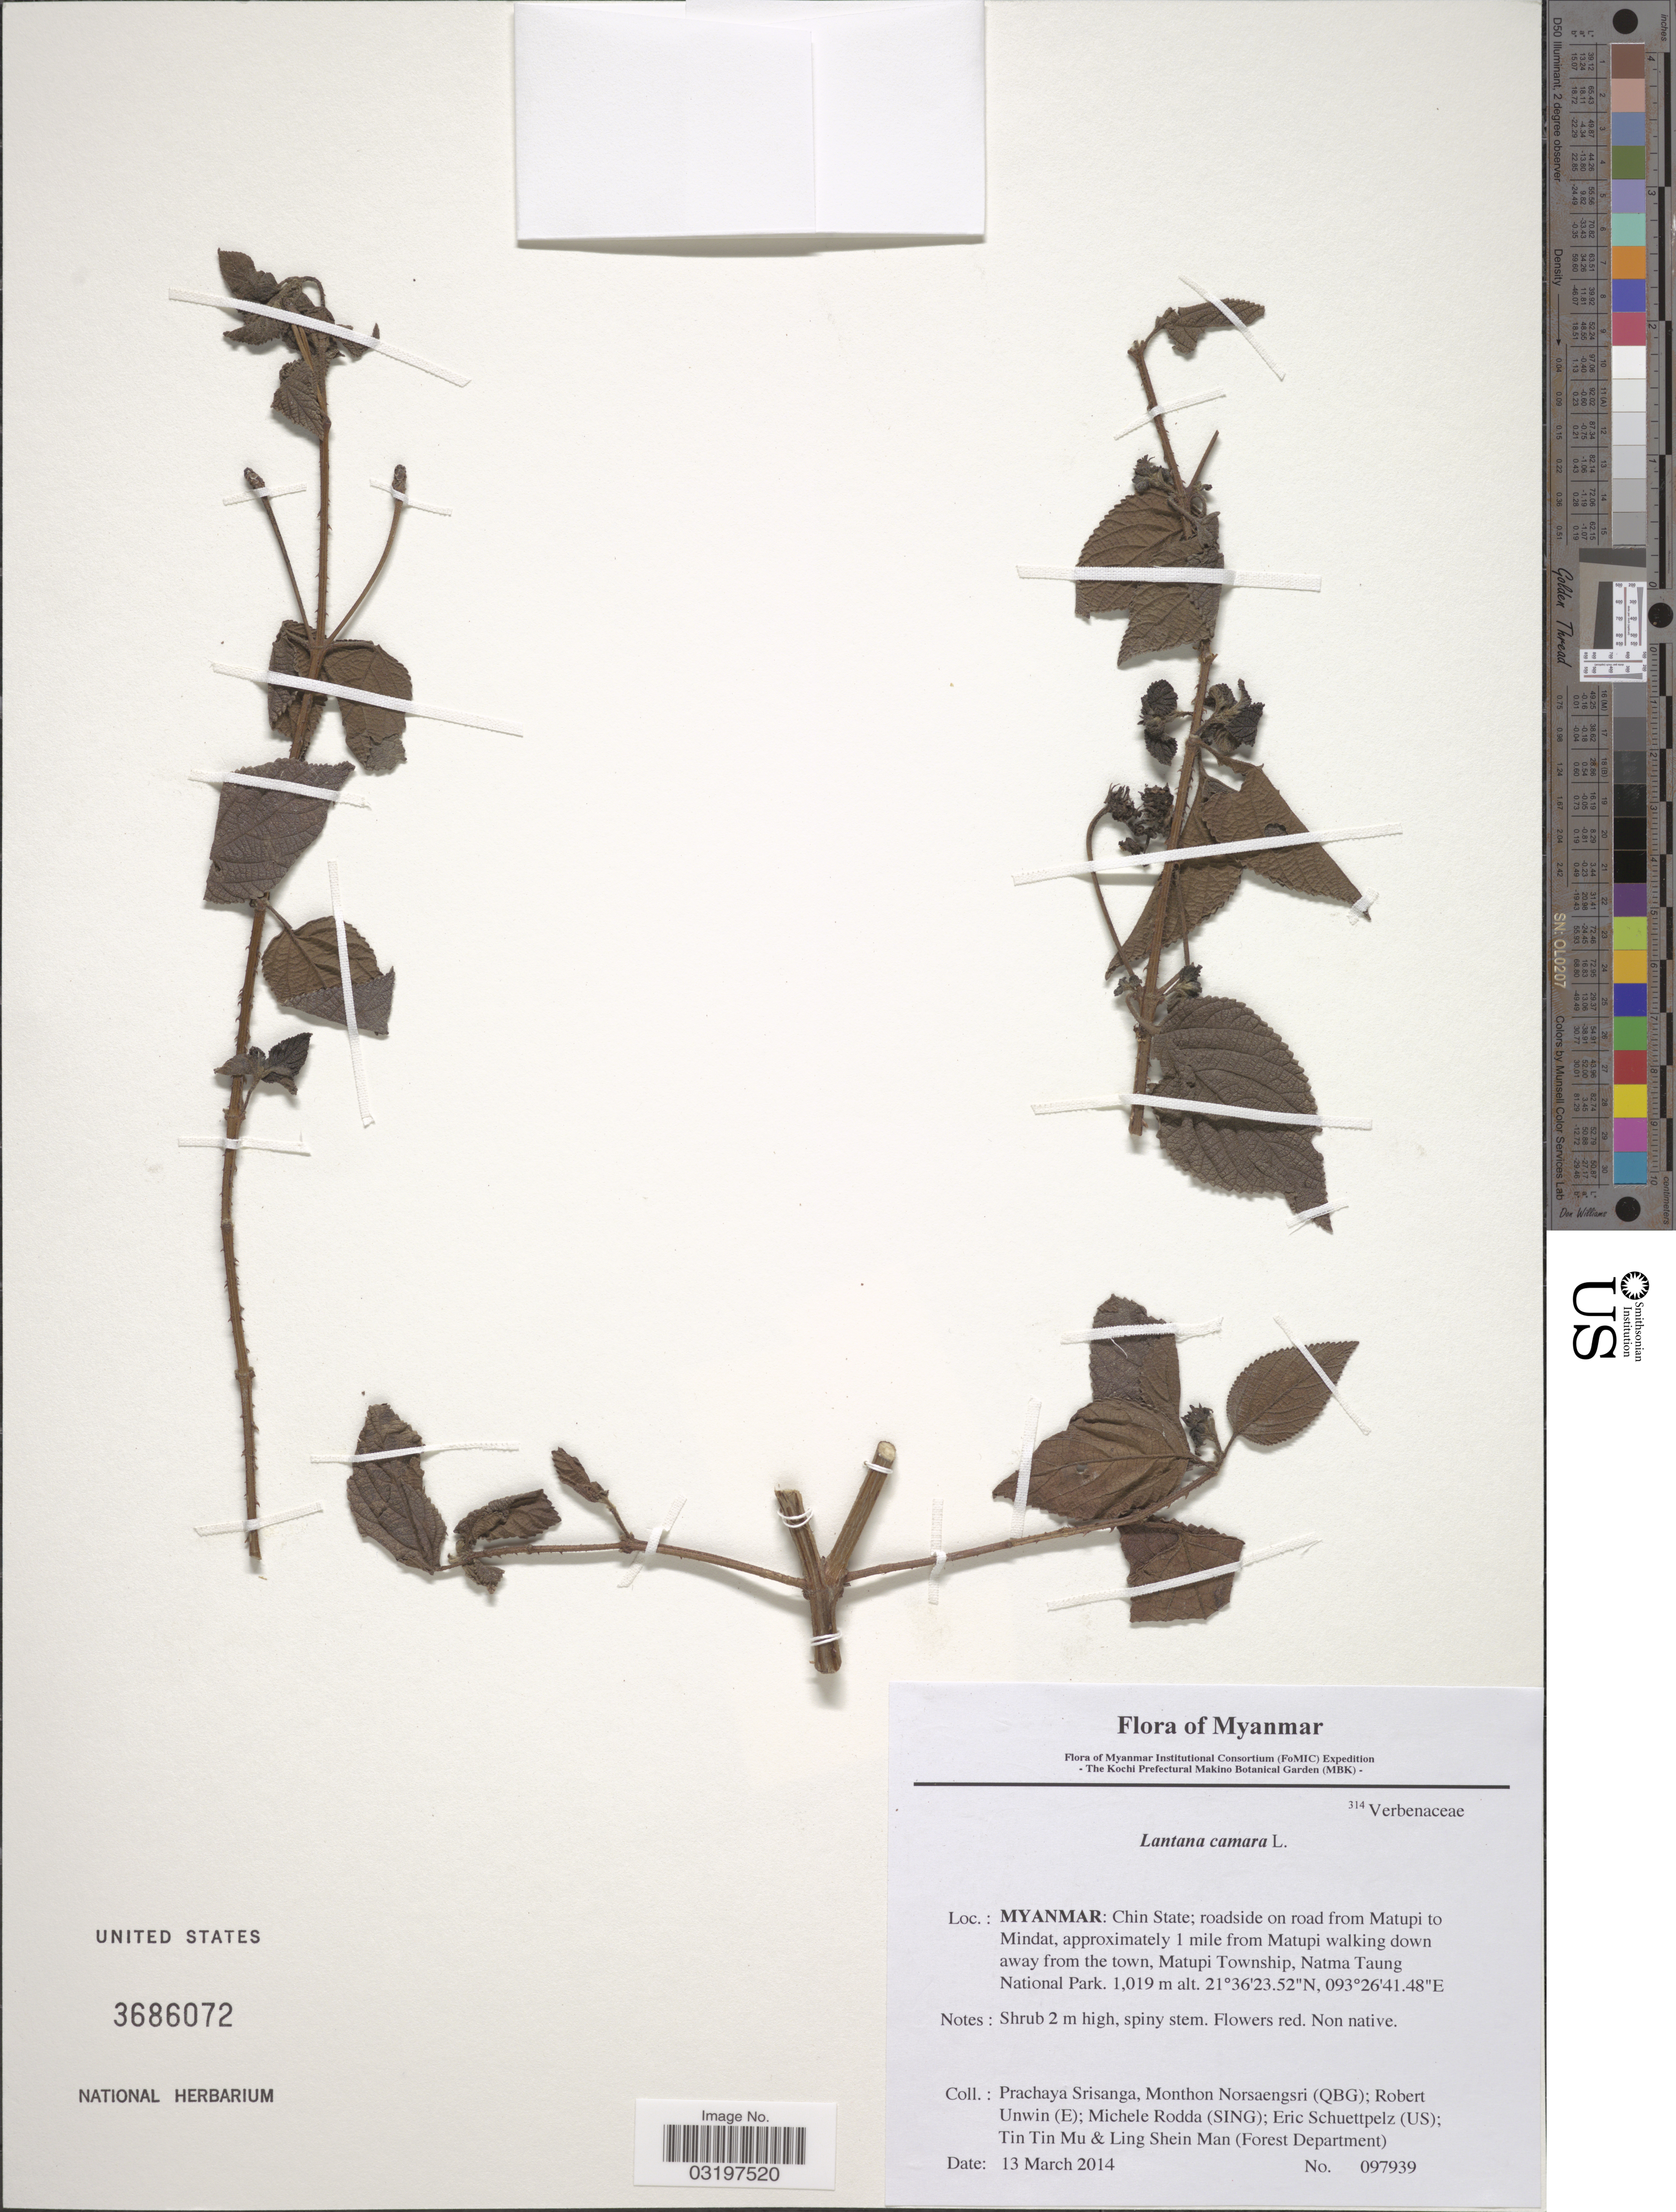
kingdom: Plantae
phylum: Tracheophyta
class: Magnoliopsida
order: Lamiales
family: Verbenaceae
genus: Lantana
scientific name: Lantana camara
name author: L.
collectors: P. Srisanga, M. Norsaengsri, R. Unwin, M. Rodda & et al.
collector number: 097939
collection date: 2014-03-13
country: Myanmar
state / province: Chin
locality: Roadside on road from Matupi to Mindat, approximately 1 mile from Matupi walking down away from the town, Matupi Township, Natma Taung National Park.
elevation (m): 1019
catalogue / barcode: US 3686072